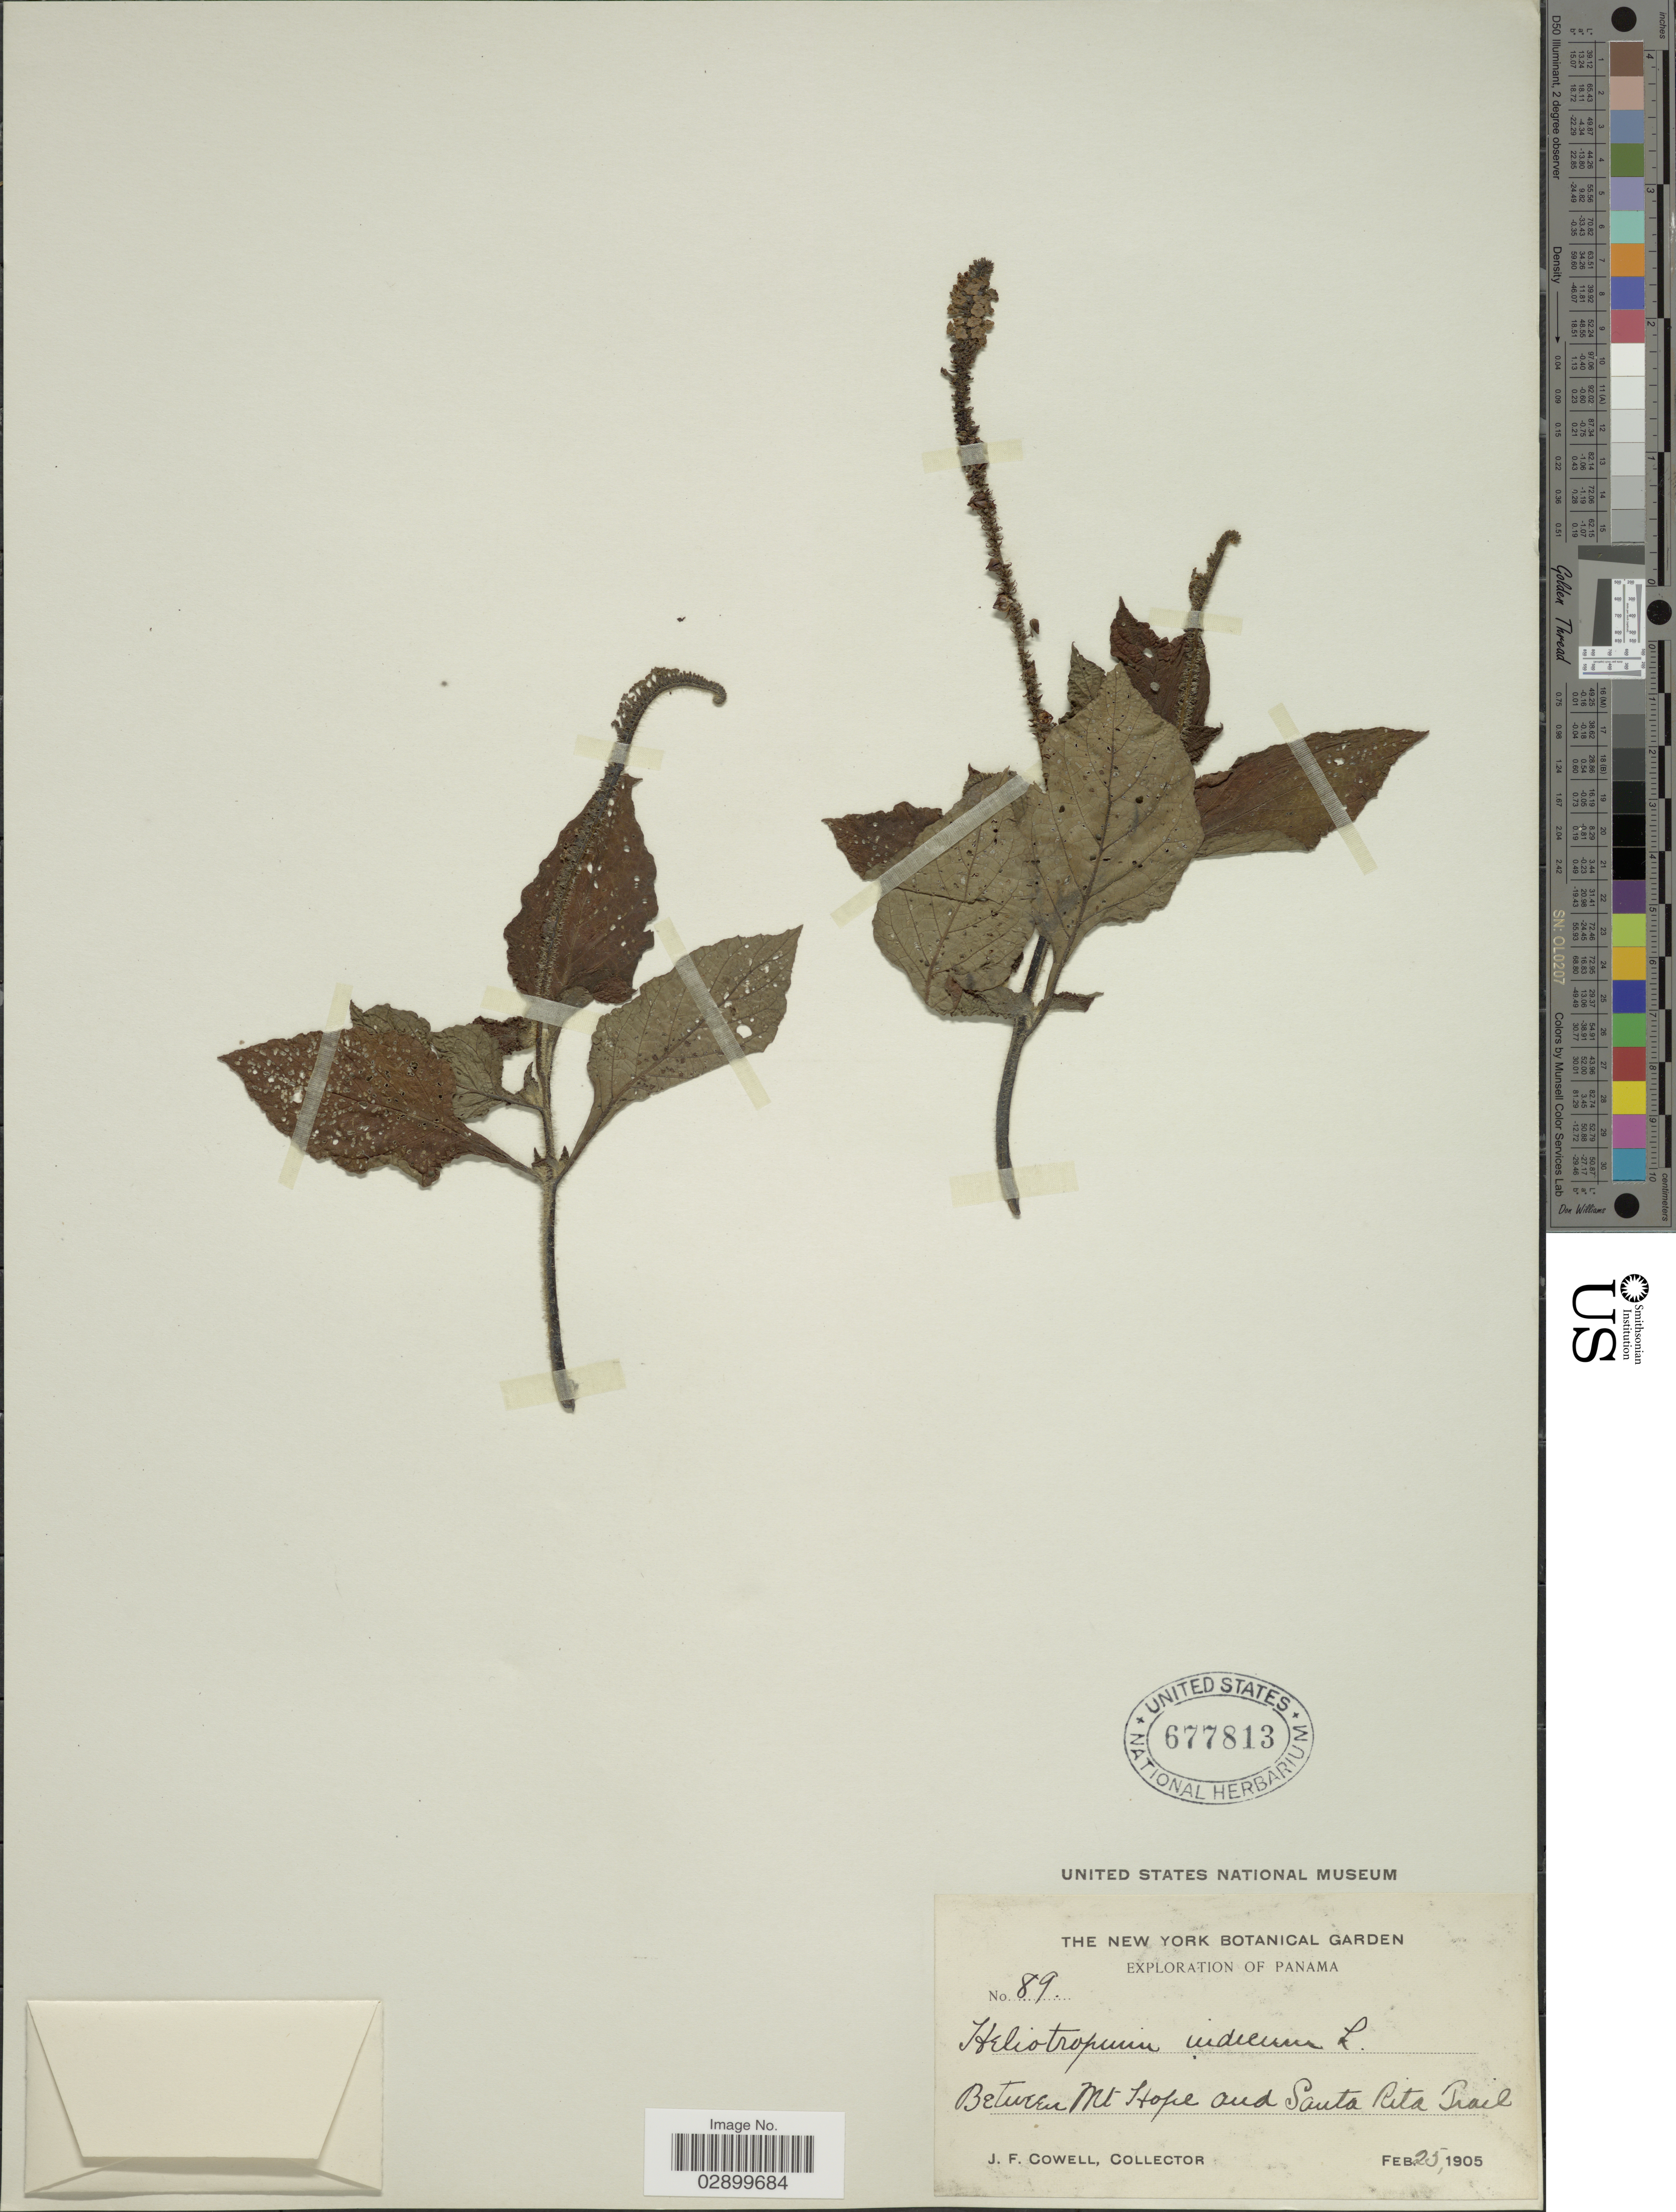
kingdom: Plantae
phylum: Tracheophyta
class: Magnoliopsida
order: Boraginales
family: Heliotropiaceae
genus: Heliotropium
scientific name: Heliotropium indicum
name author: L.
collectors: J. F. Cowell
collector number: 89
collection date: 1905-02-25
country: Panama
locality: Between Mt Hope and Santa Rita Trail.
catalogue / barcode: US 677813